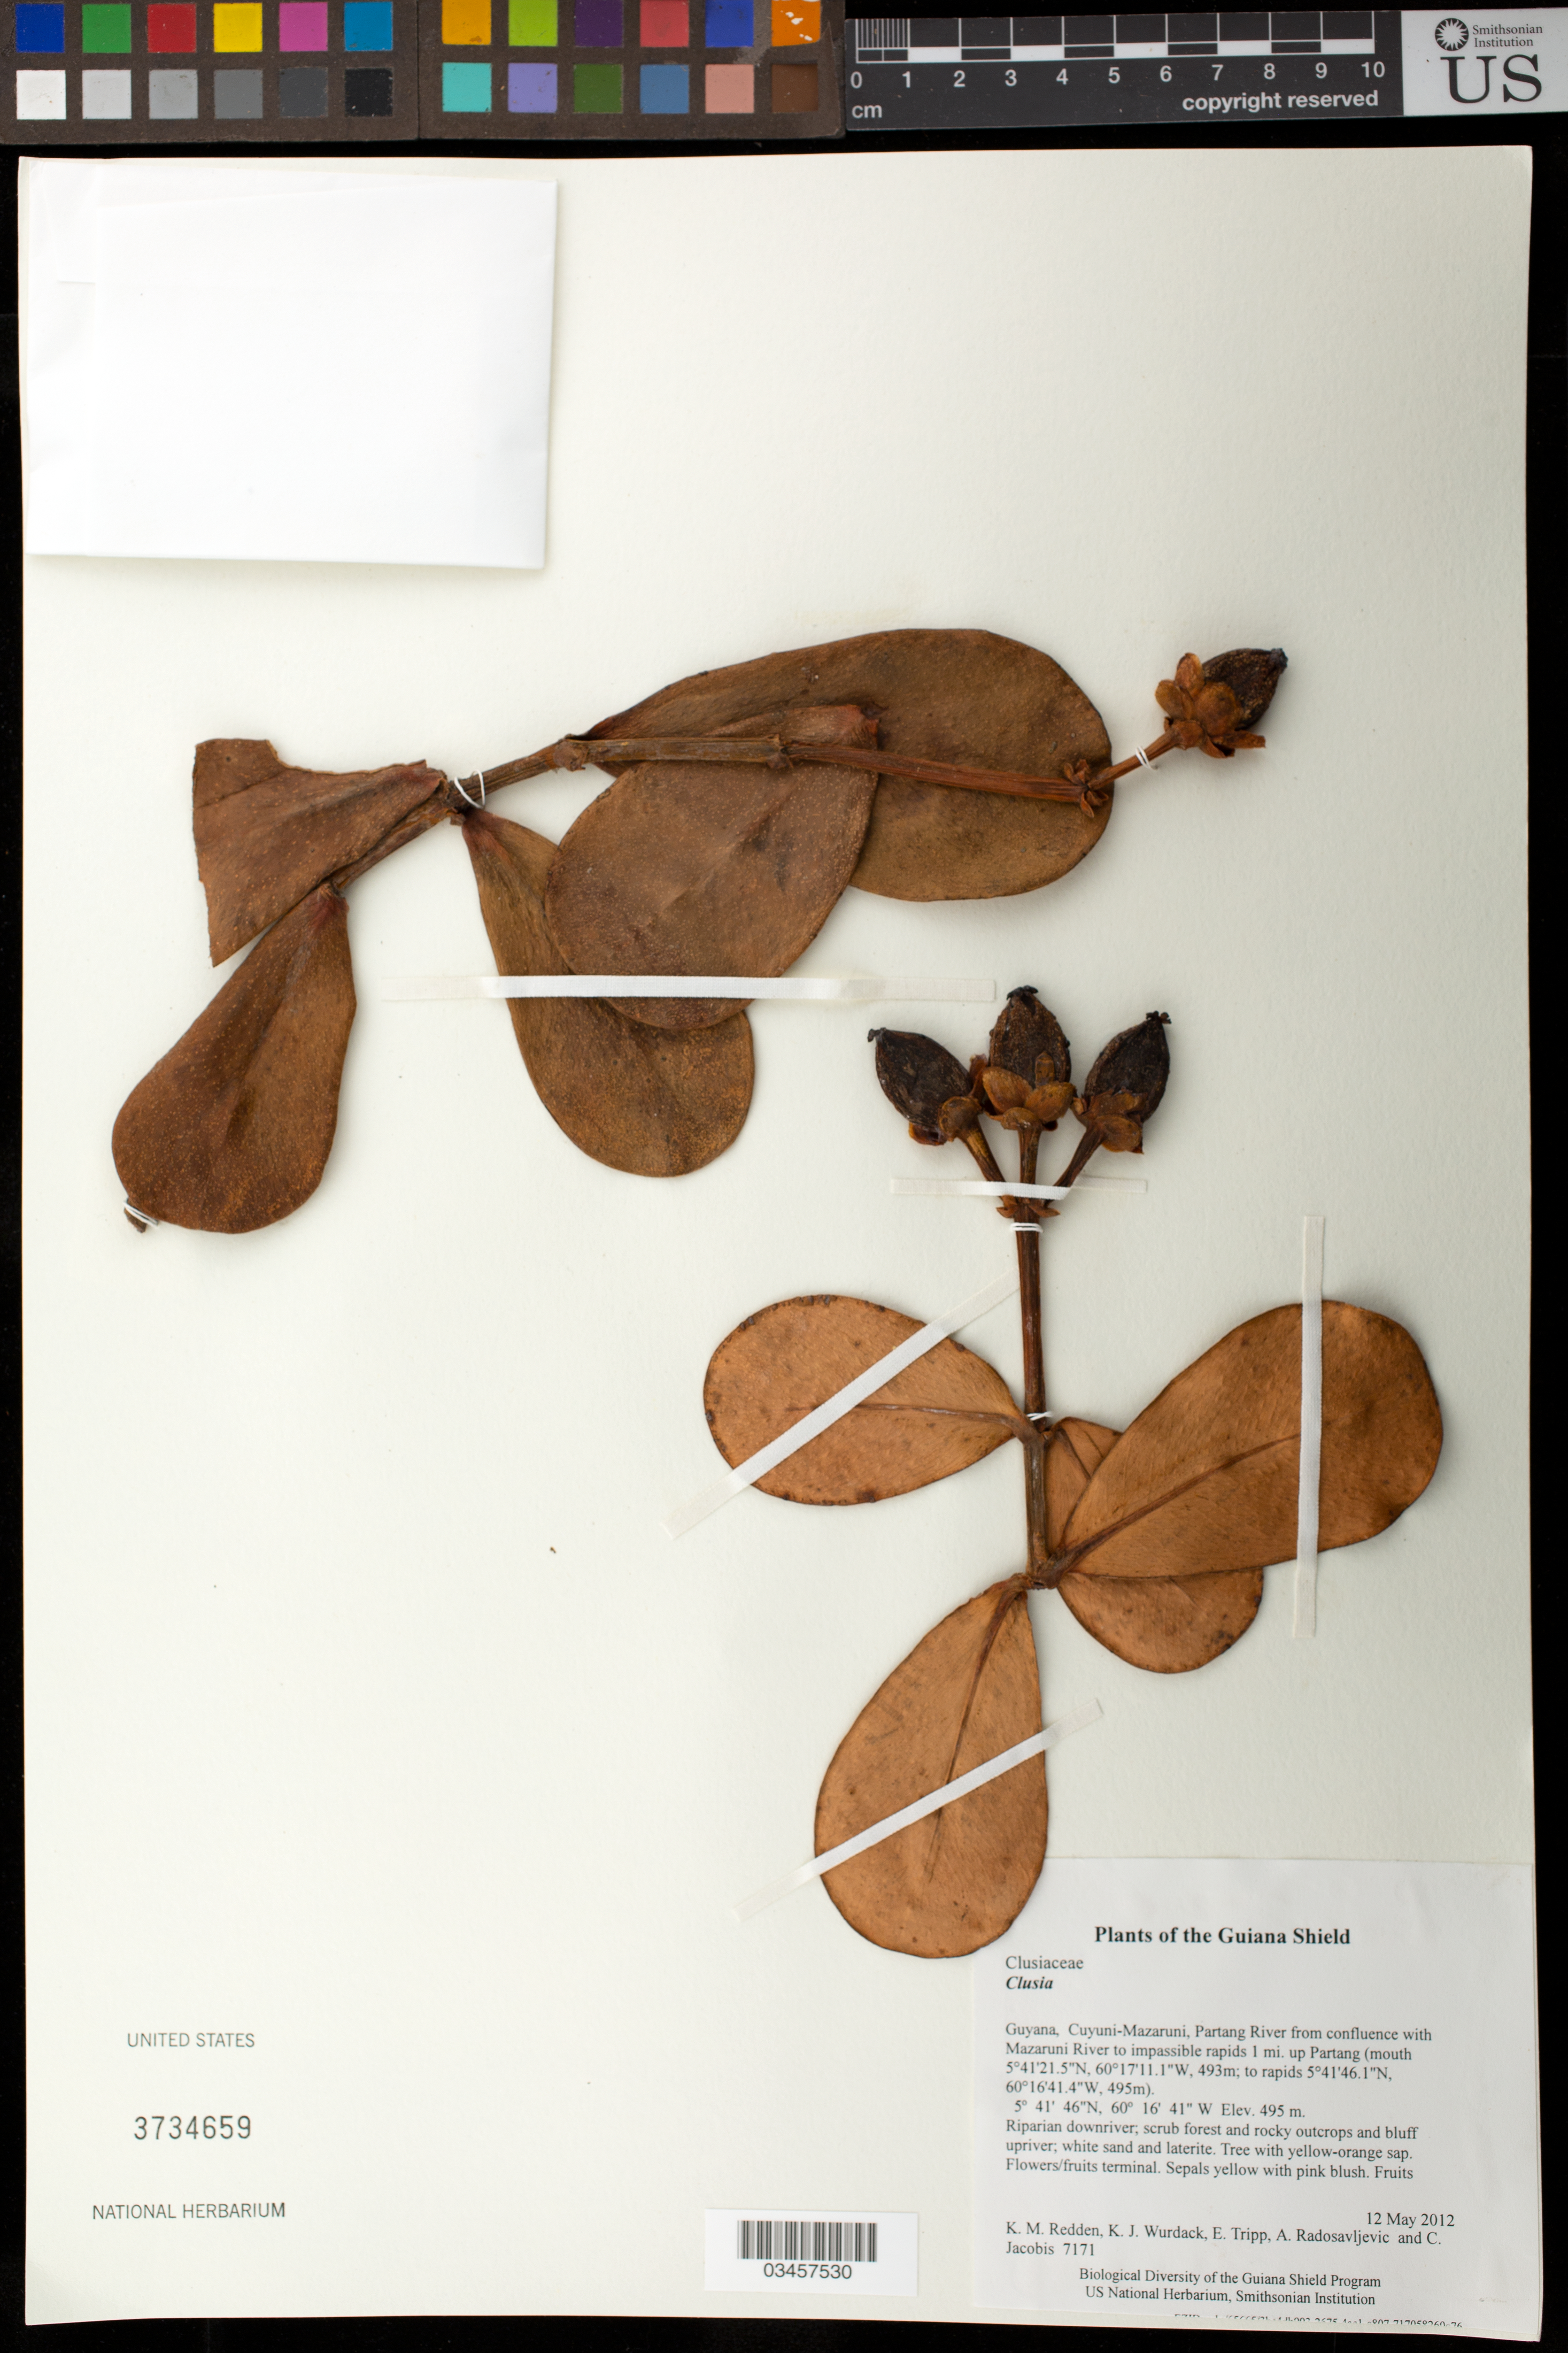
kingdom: Plantae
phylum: Tracheophyta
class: Magnoliopsida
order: Malpighiales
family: Clusiaceae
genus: Clusia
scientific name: Clusia sp.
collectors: K. M. Redden, K. Wurdack, E. Tripp, A. Radosavljevic & C. Jacobis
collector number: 7171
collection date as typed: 12 May 2012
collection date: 2012-05-12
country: Guyana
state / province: Cuyuni-Mazaruni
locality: Partang River from confluence with Mazaruni River to impassible rapids 1 mi. up Partang (mouth 5°41'21.5"N, 60°17'11.1"W, 493m; to rapids 5°41'46.1"N, 60°16'41.4"W, 495m)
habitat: Riparian downriver; scrub forest and rocky outcrops and bluff upriver; white sand and laterite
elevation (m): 495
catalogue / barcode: US 3734659